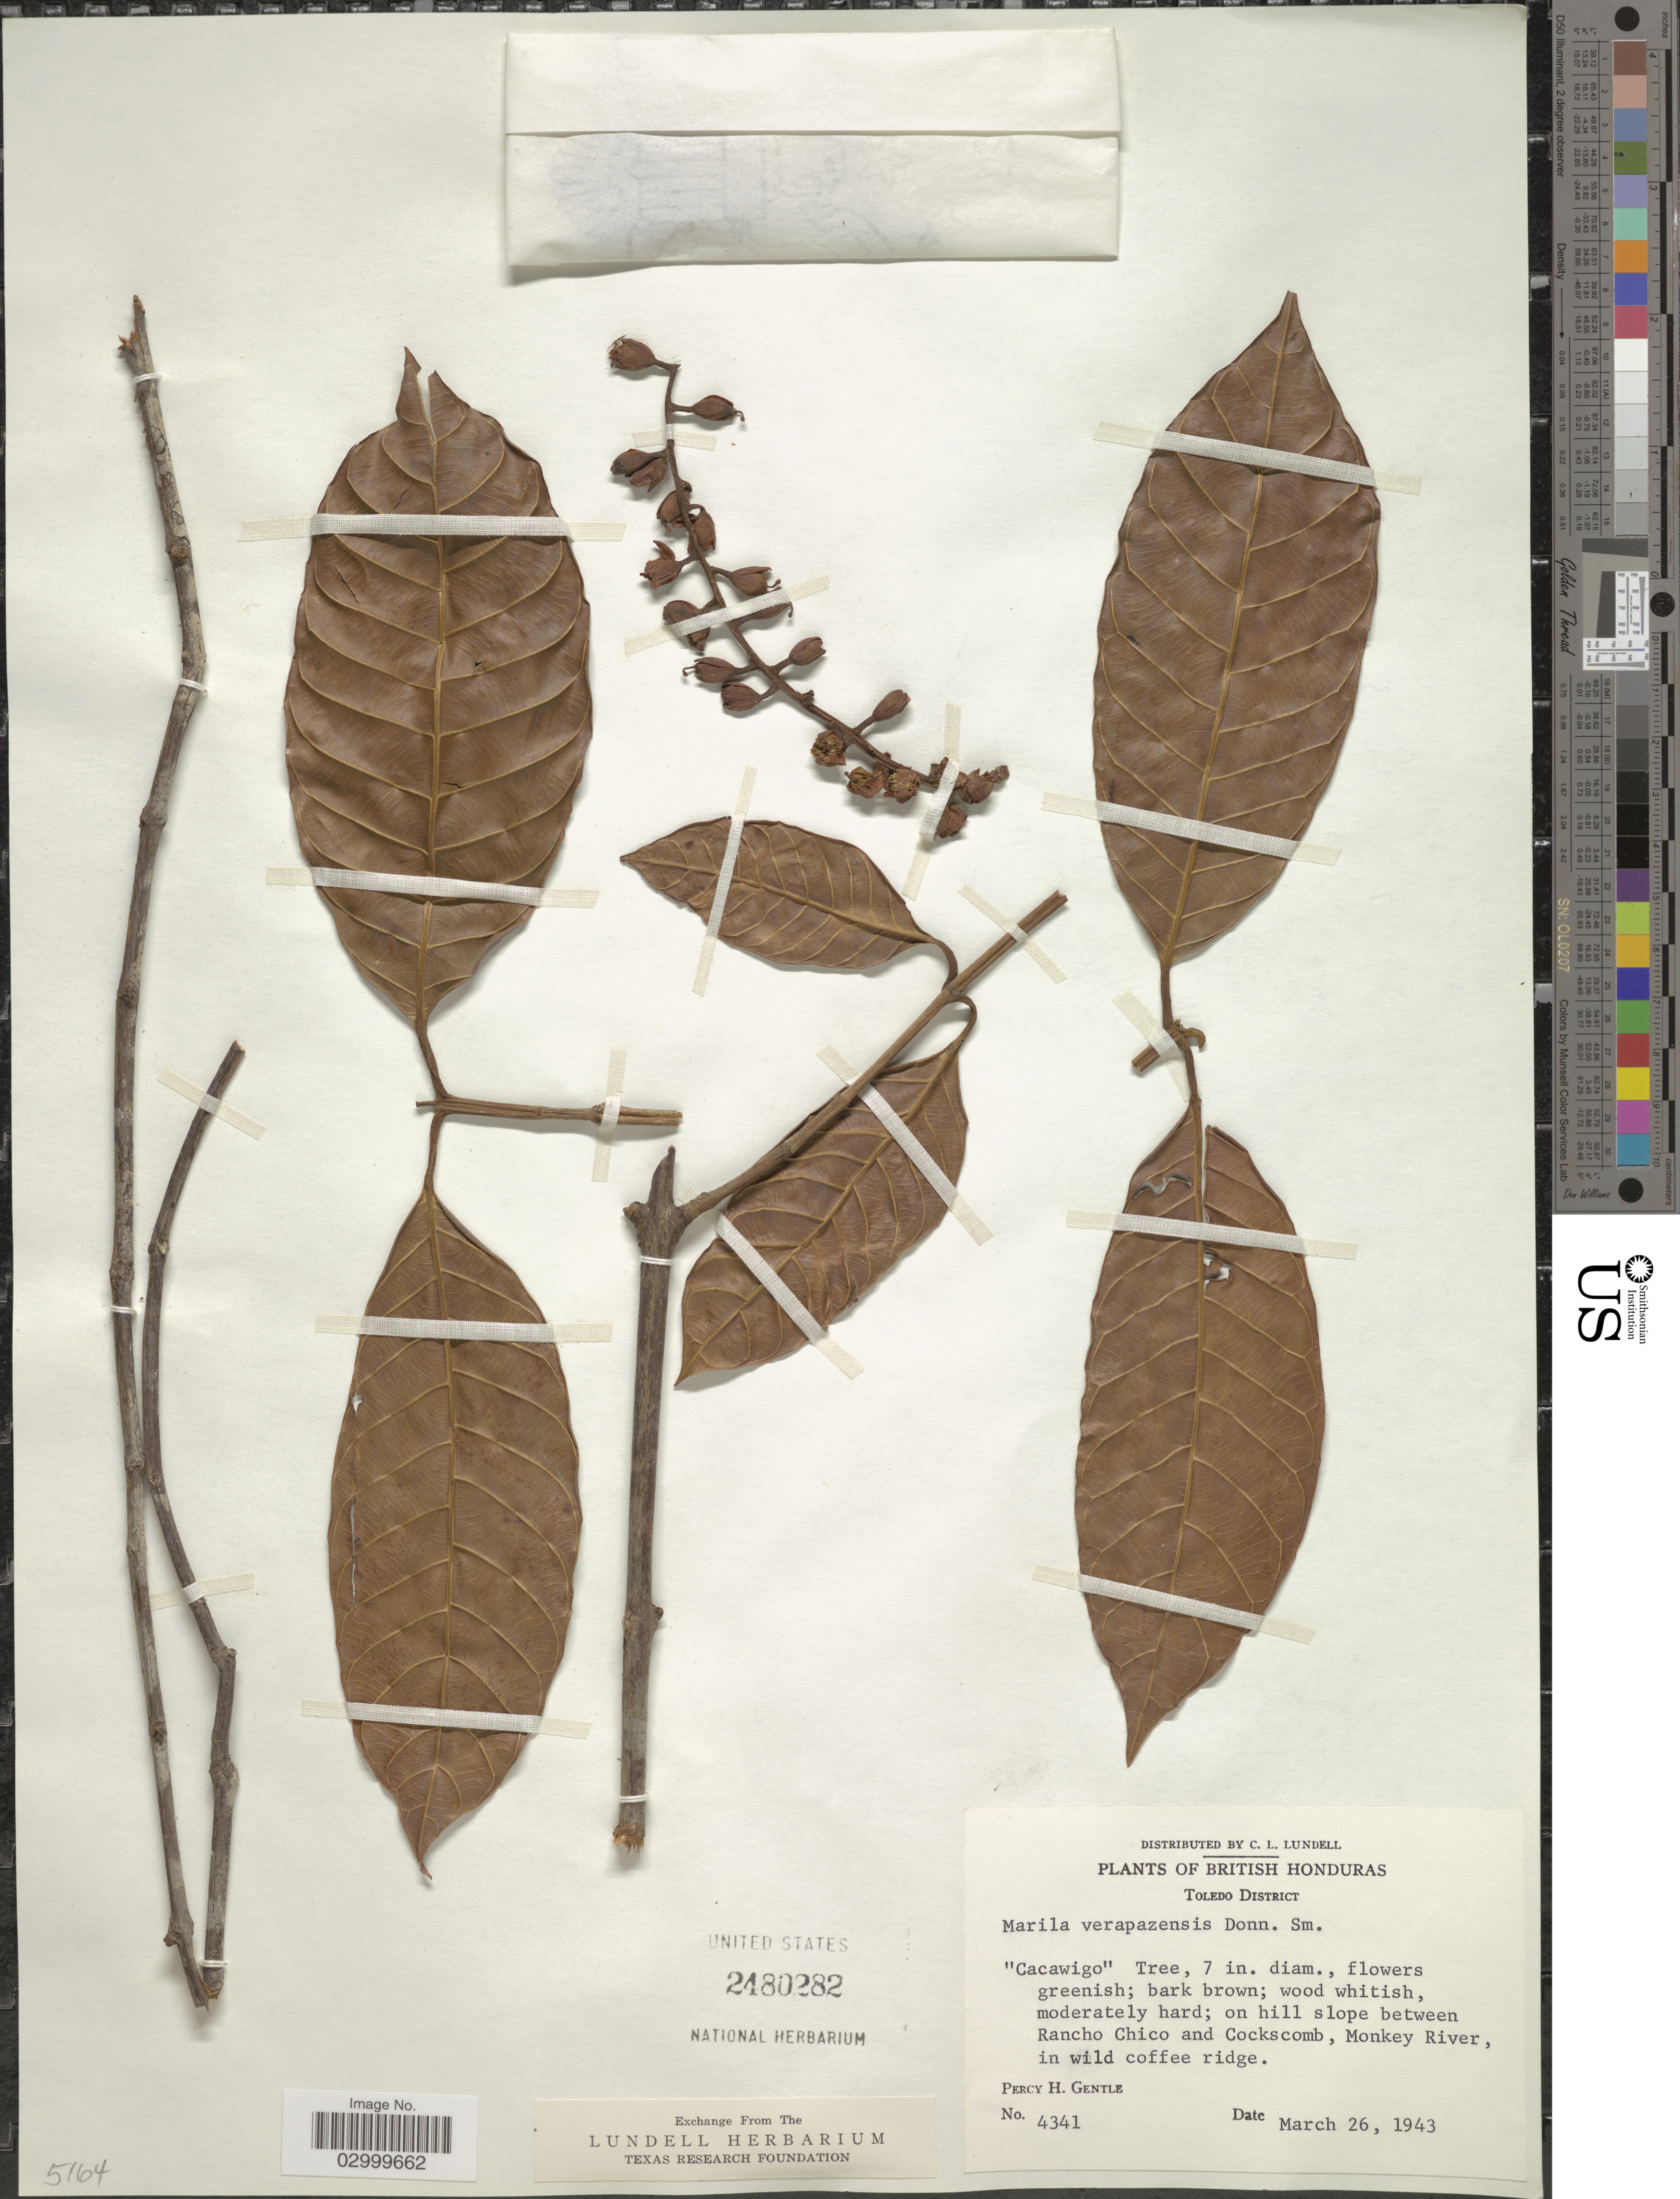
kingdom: Plantae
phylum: Tracheophyta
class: Magnoliopsida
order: Malpighiales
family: Calophyllaceae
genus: Marila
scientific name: Marila laxiflora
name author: Rusby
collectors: P. H. Gentle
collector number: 4341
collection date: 1943-03-26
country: Belize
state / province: Toledo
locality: British Honduras, Toledo District, on hill slope between Rancho Chico and Cockscomb, Monkey River, in wild coffee ridge.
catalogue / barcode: US 2480282